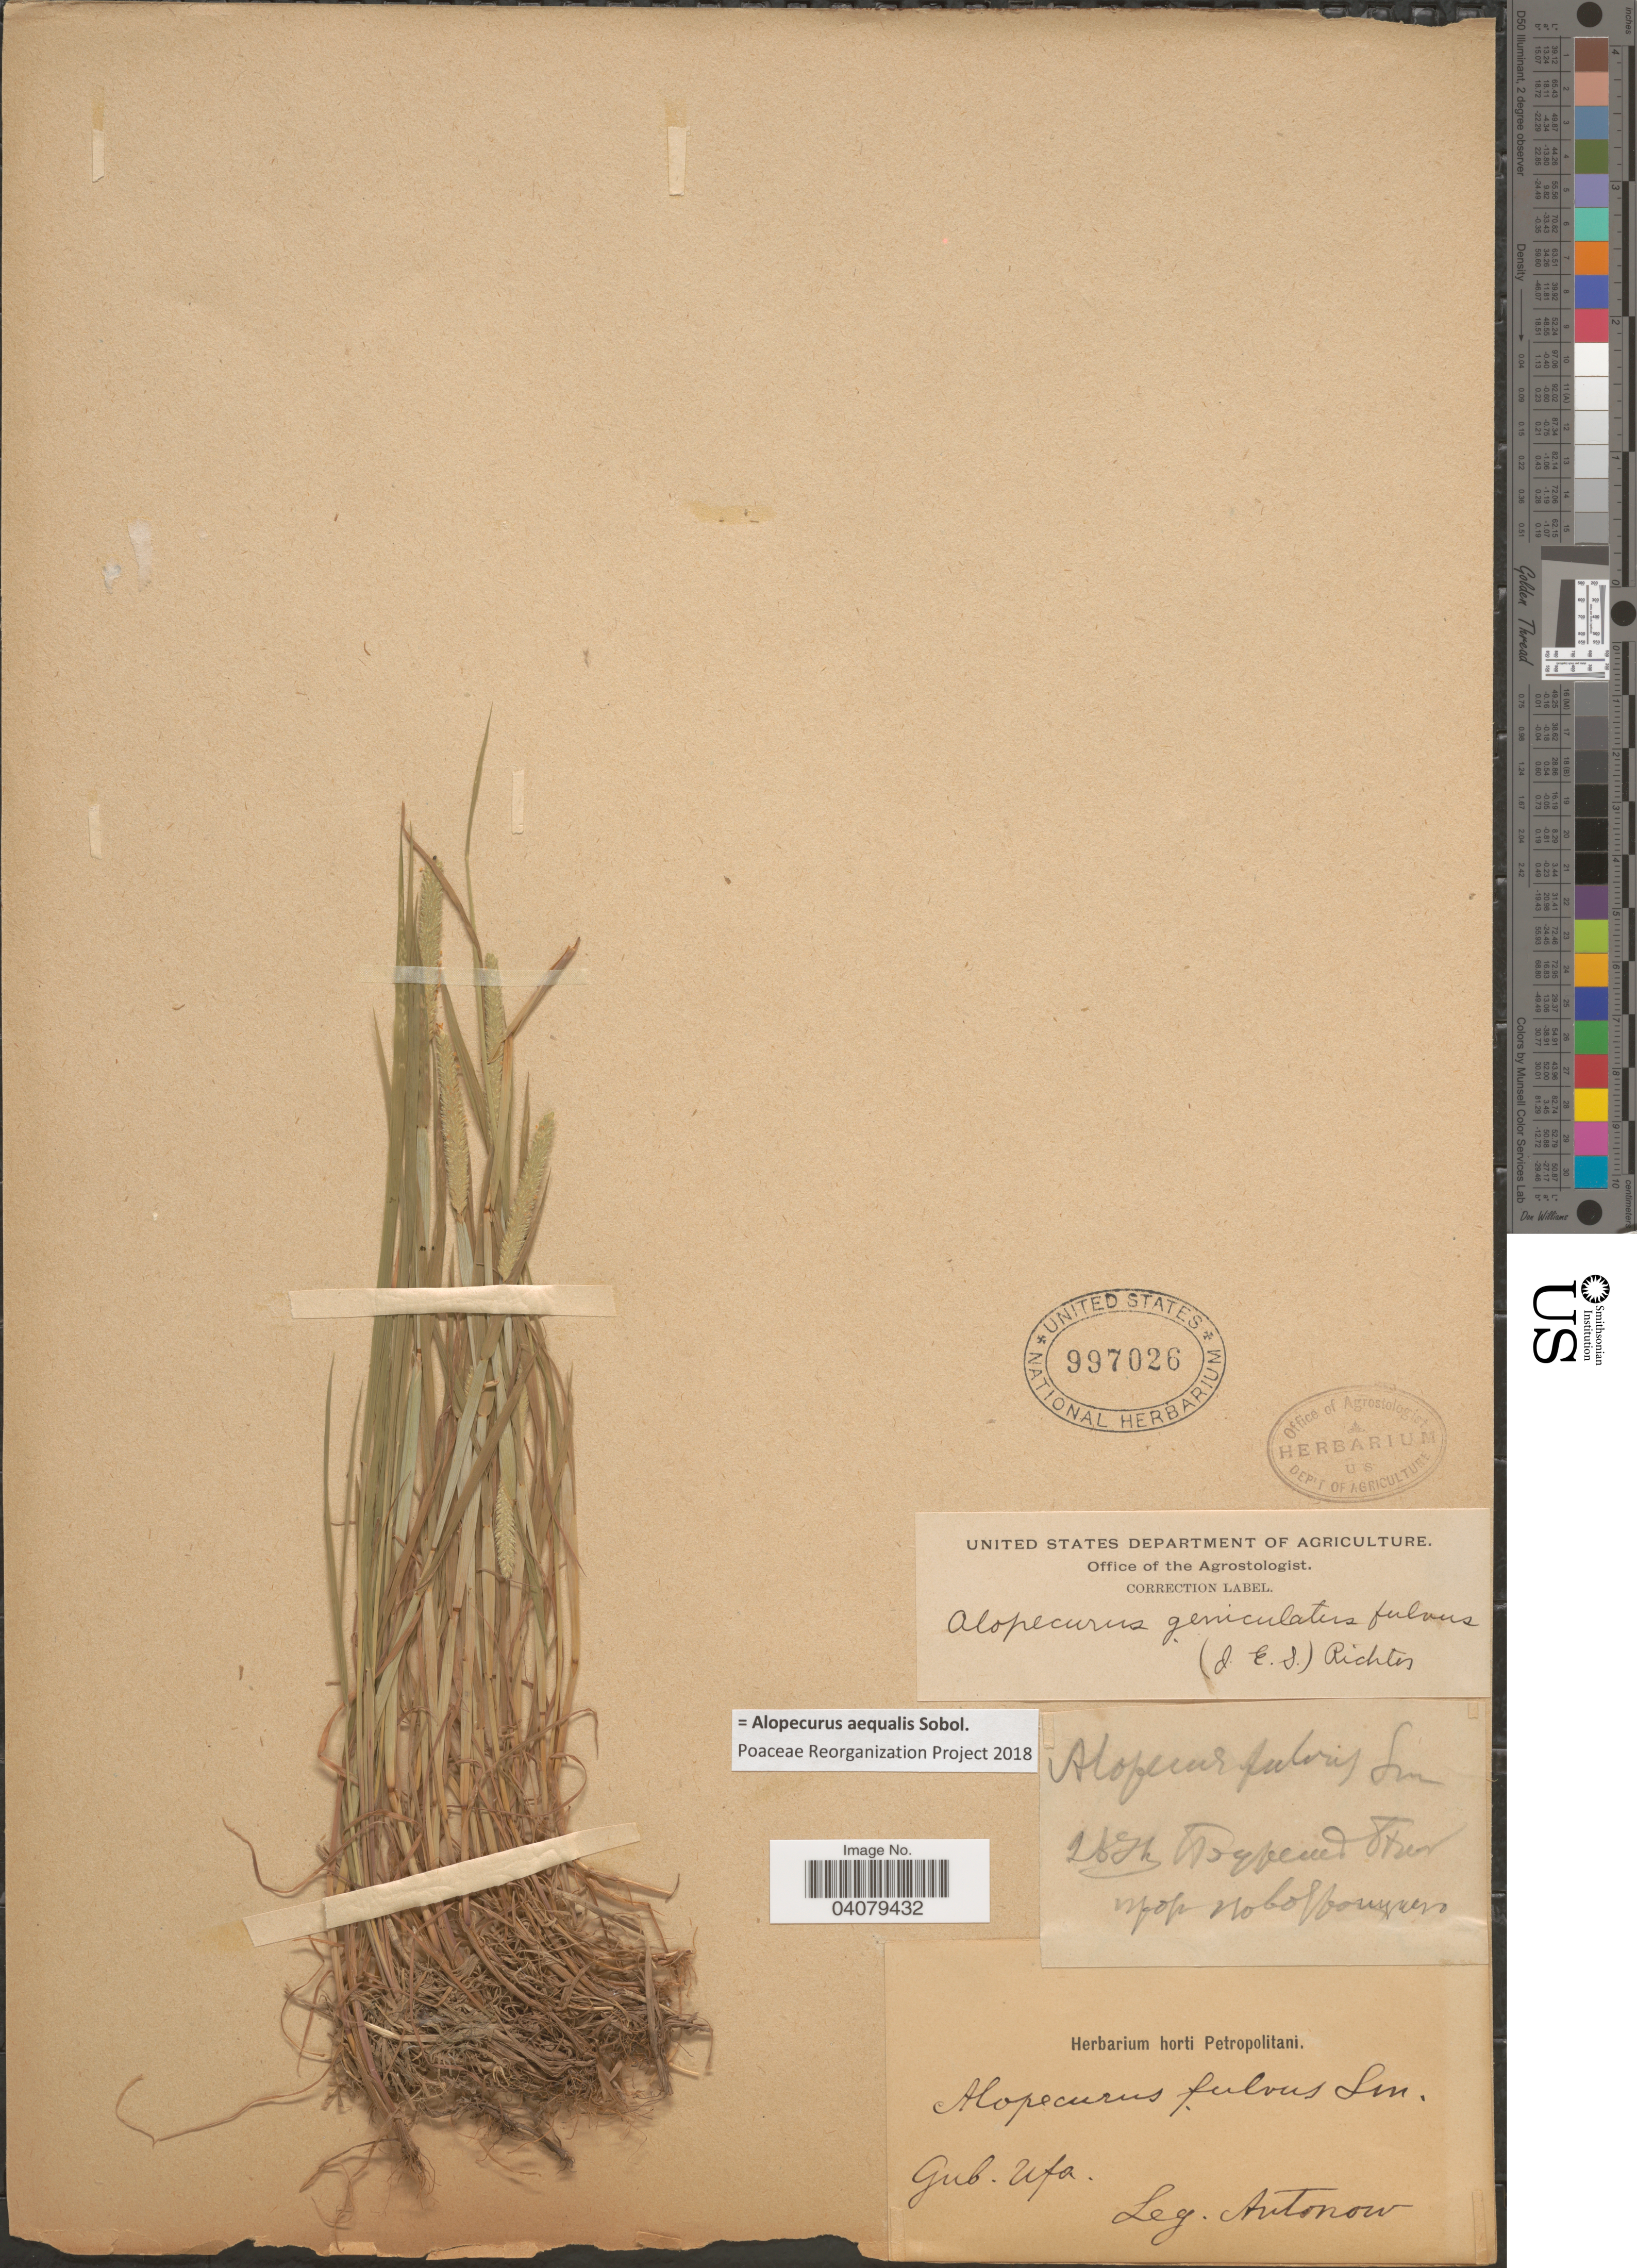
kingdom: Plantae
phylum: Tracheophyta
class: Liliopsida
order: Poales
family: Poaceae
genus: Alopecurus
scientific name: Alopecurus arundinaceus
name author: Poir.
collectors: A. Antonow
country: Russian Federation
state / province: Bashkortostan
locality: Gub, Ufa. Near Novotroitsk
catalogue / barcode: US 997026